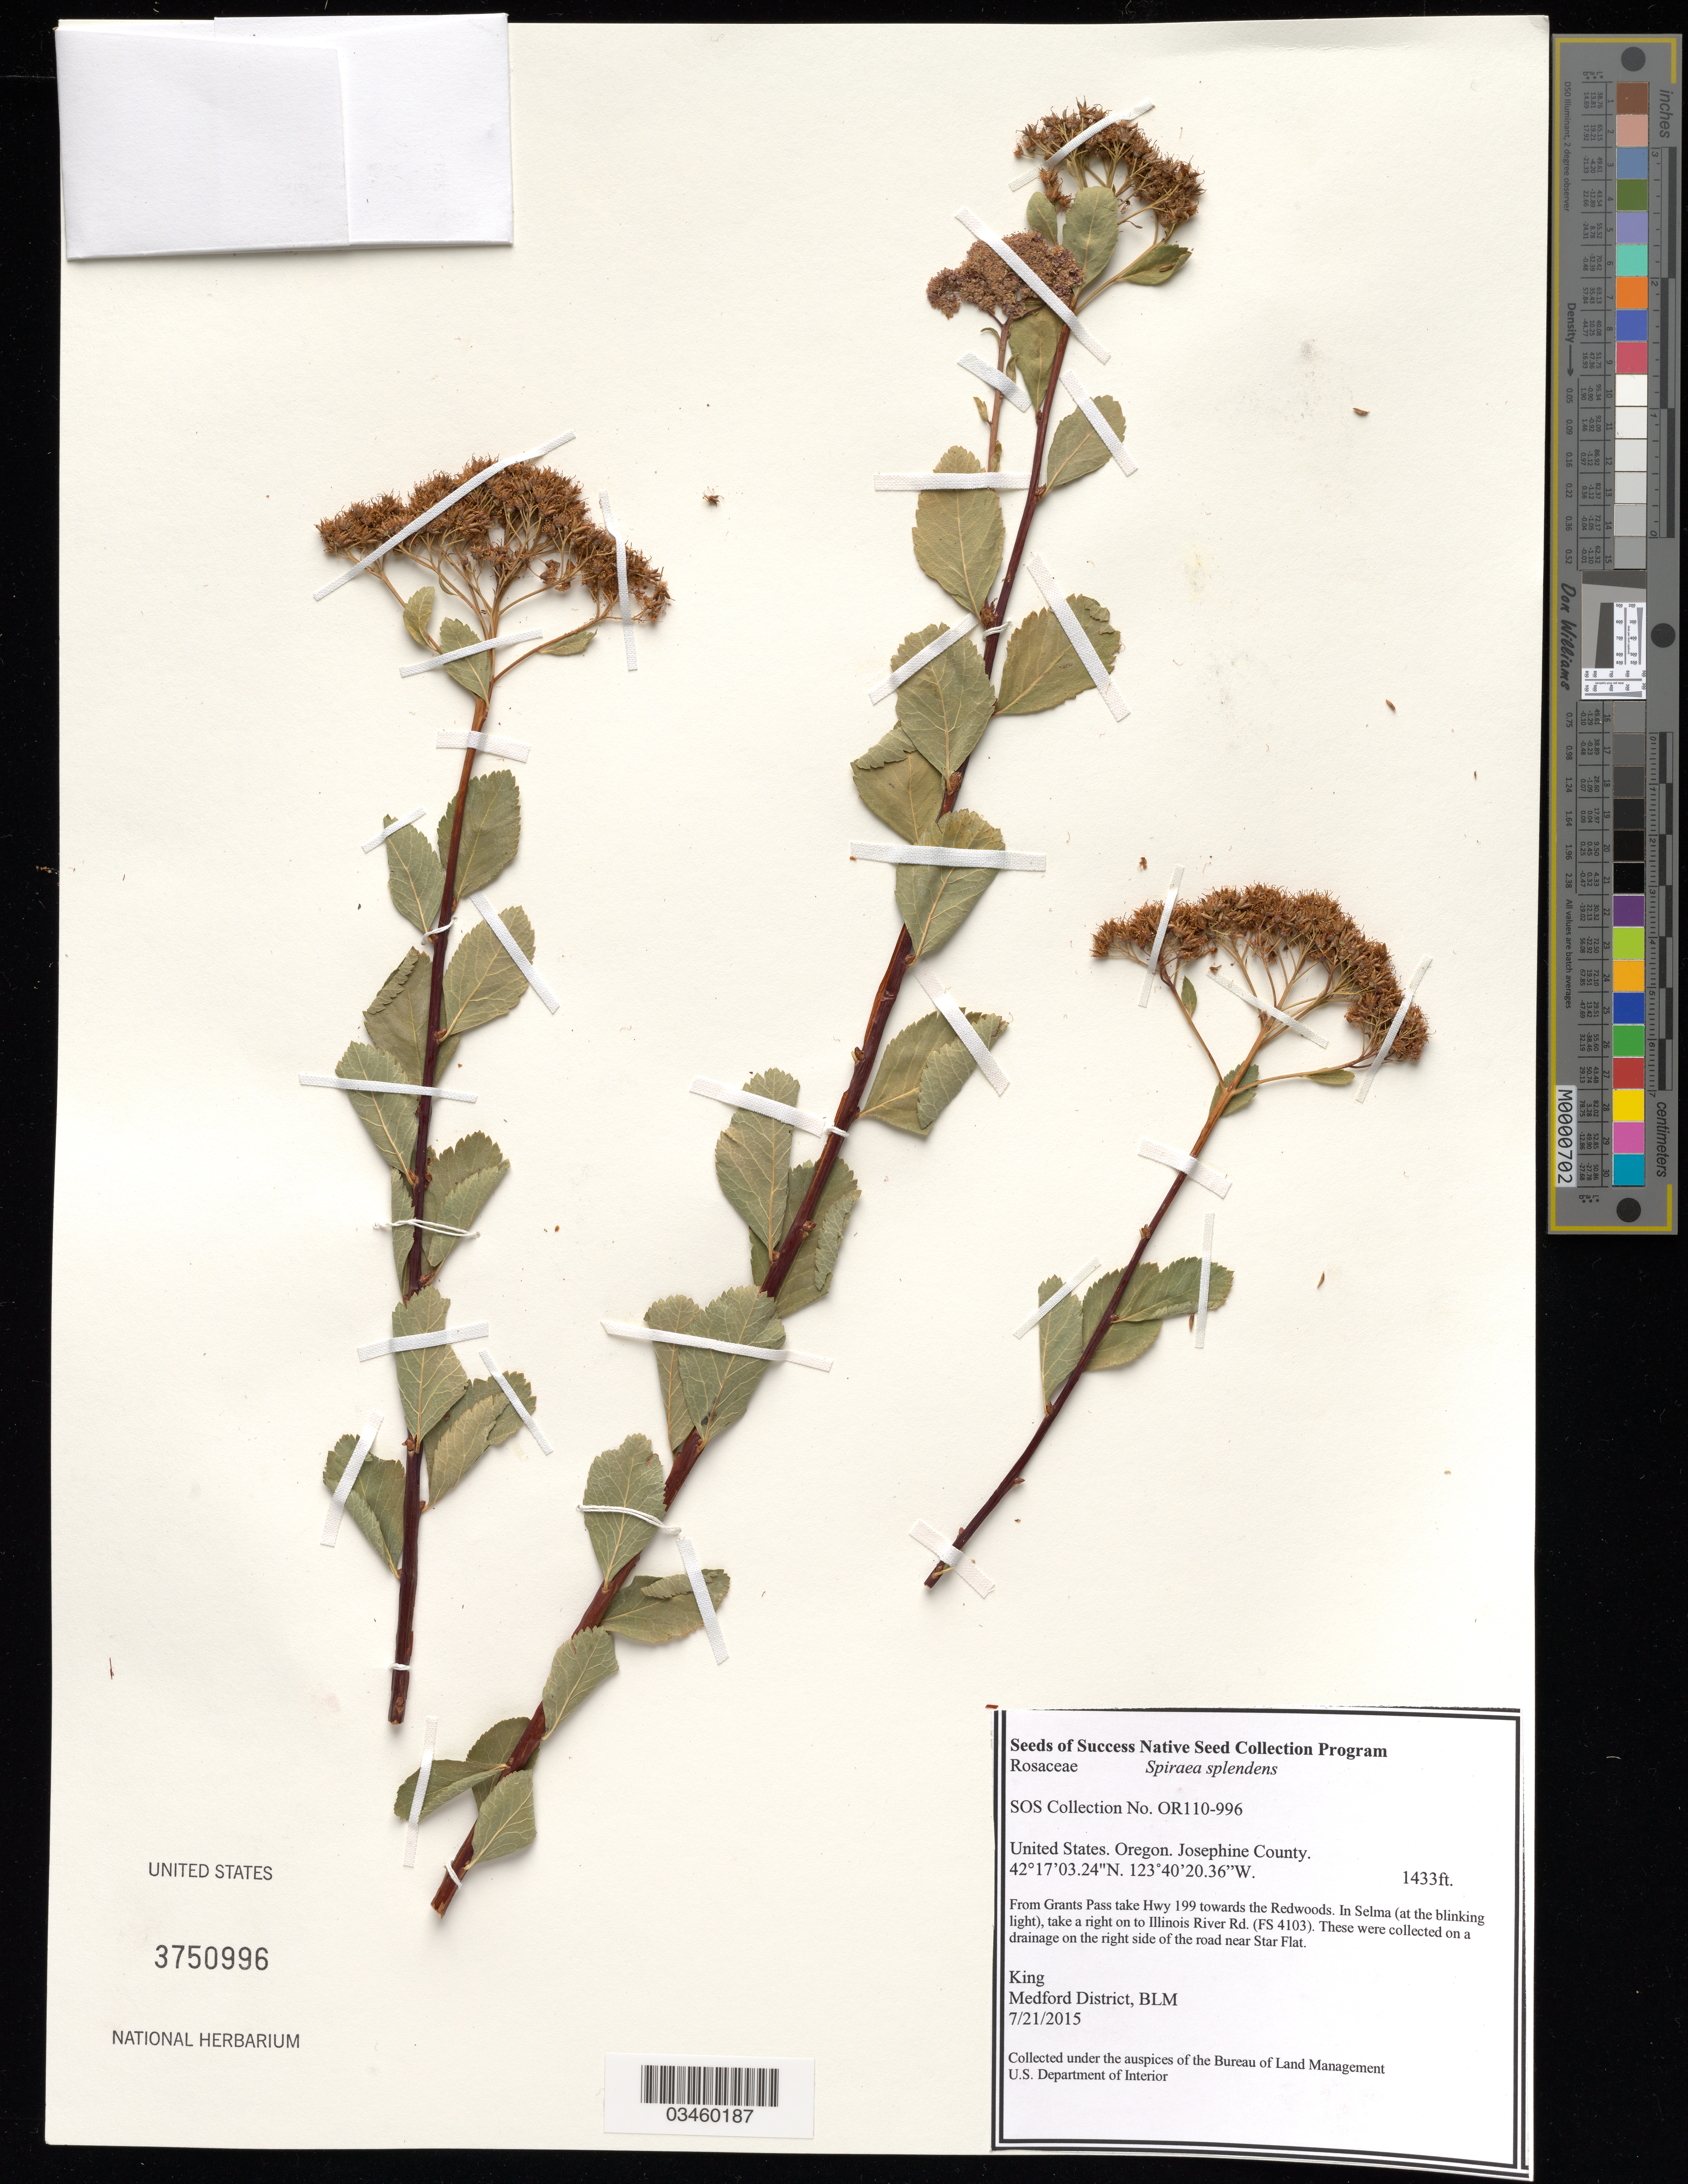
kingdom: Plantae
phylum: Tracheophyta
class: Magnoliopsida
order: Rosales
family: Rosaceae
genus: Spiraea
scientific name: Spiraea splendens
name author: Baumann ex K. Koch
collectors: King, --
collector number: OR110-996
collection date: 2015-07-21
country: United States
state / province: Oregon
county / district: Josephine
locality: Illinois River Rd., Near Star Flat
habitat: Jeffrey pine, mixed shrubs on serpentine soils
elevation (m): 437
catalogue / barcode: US 3750996